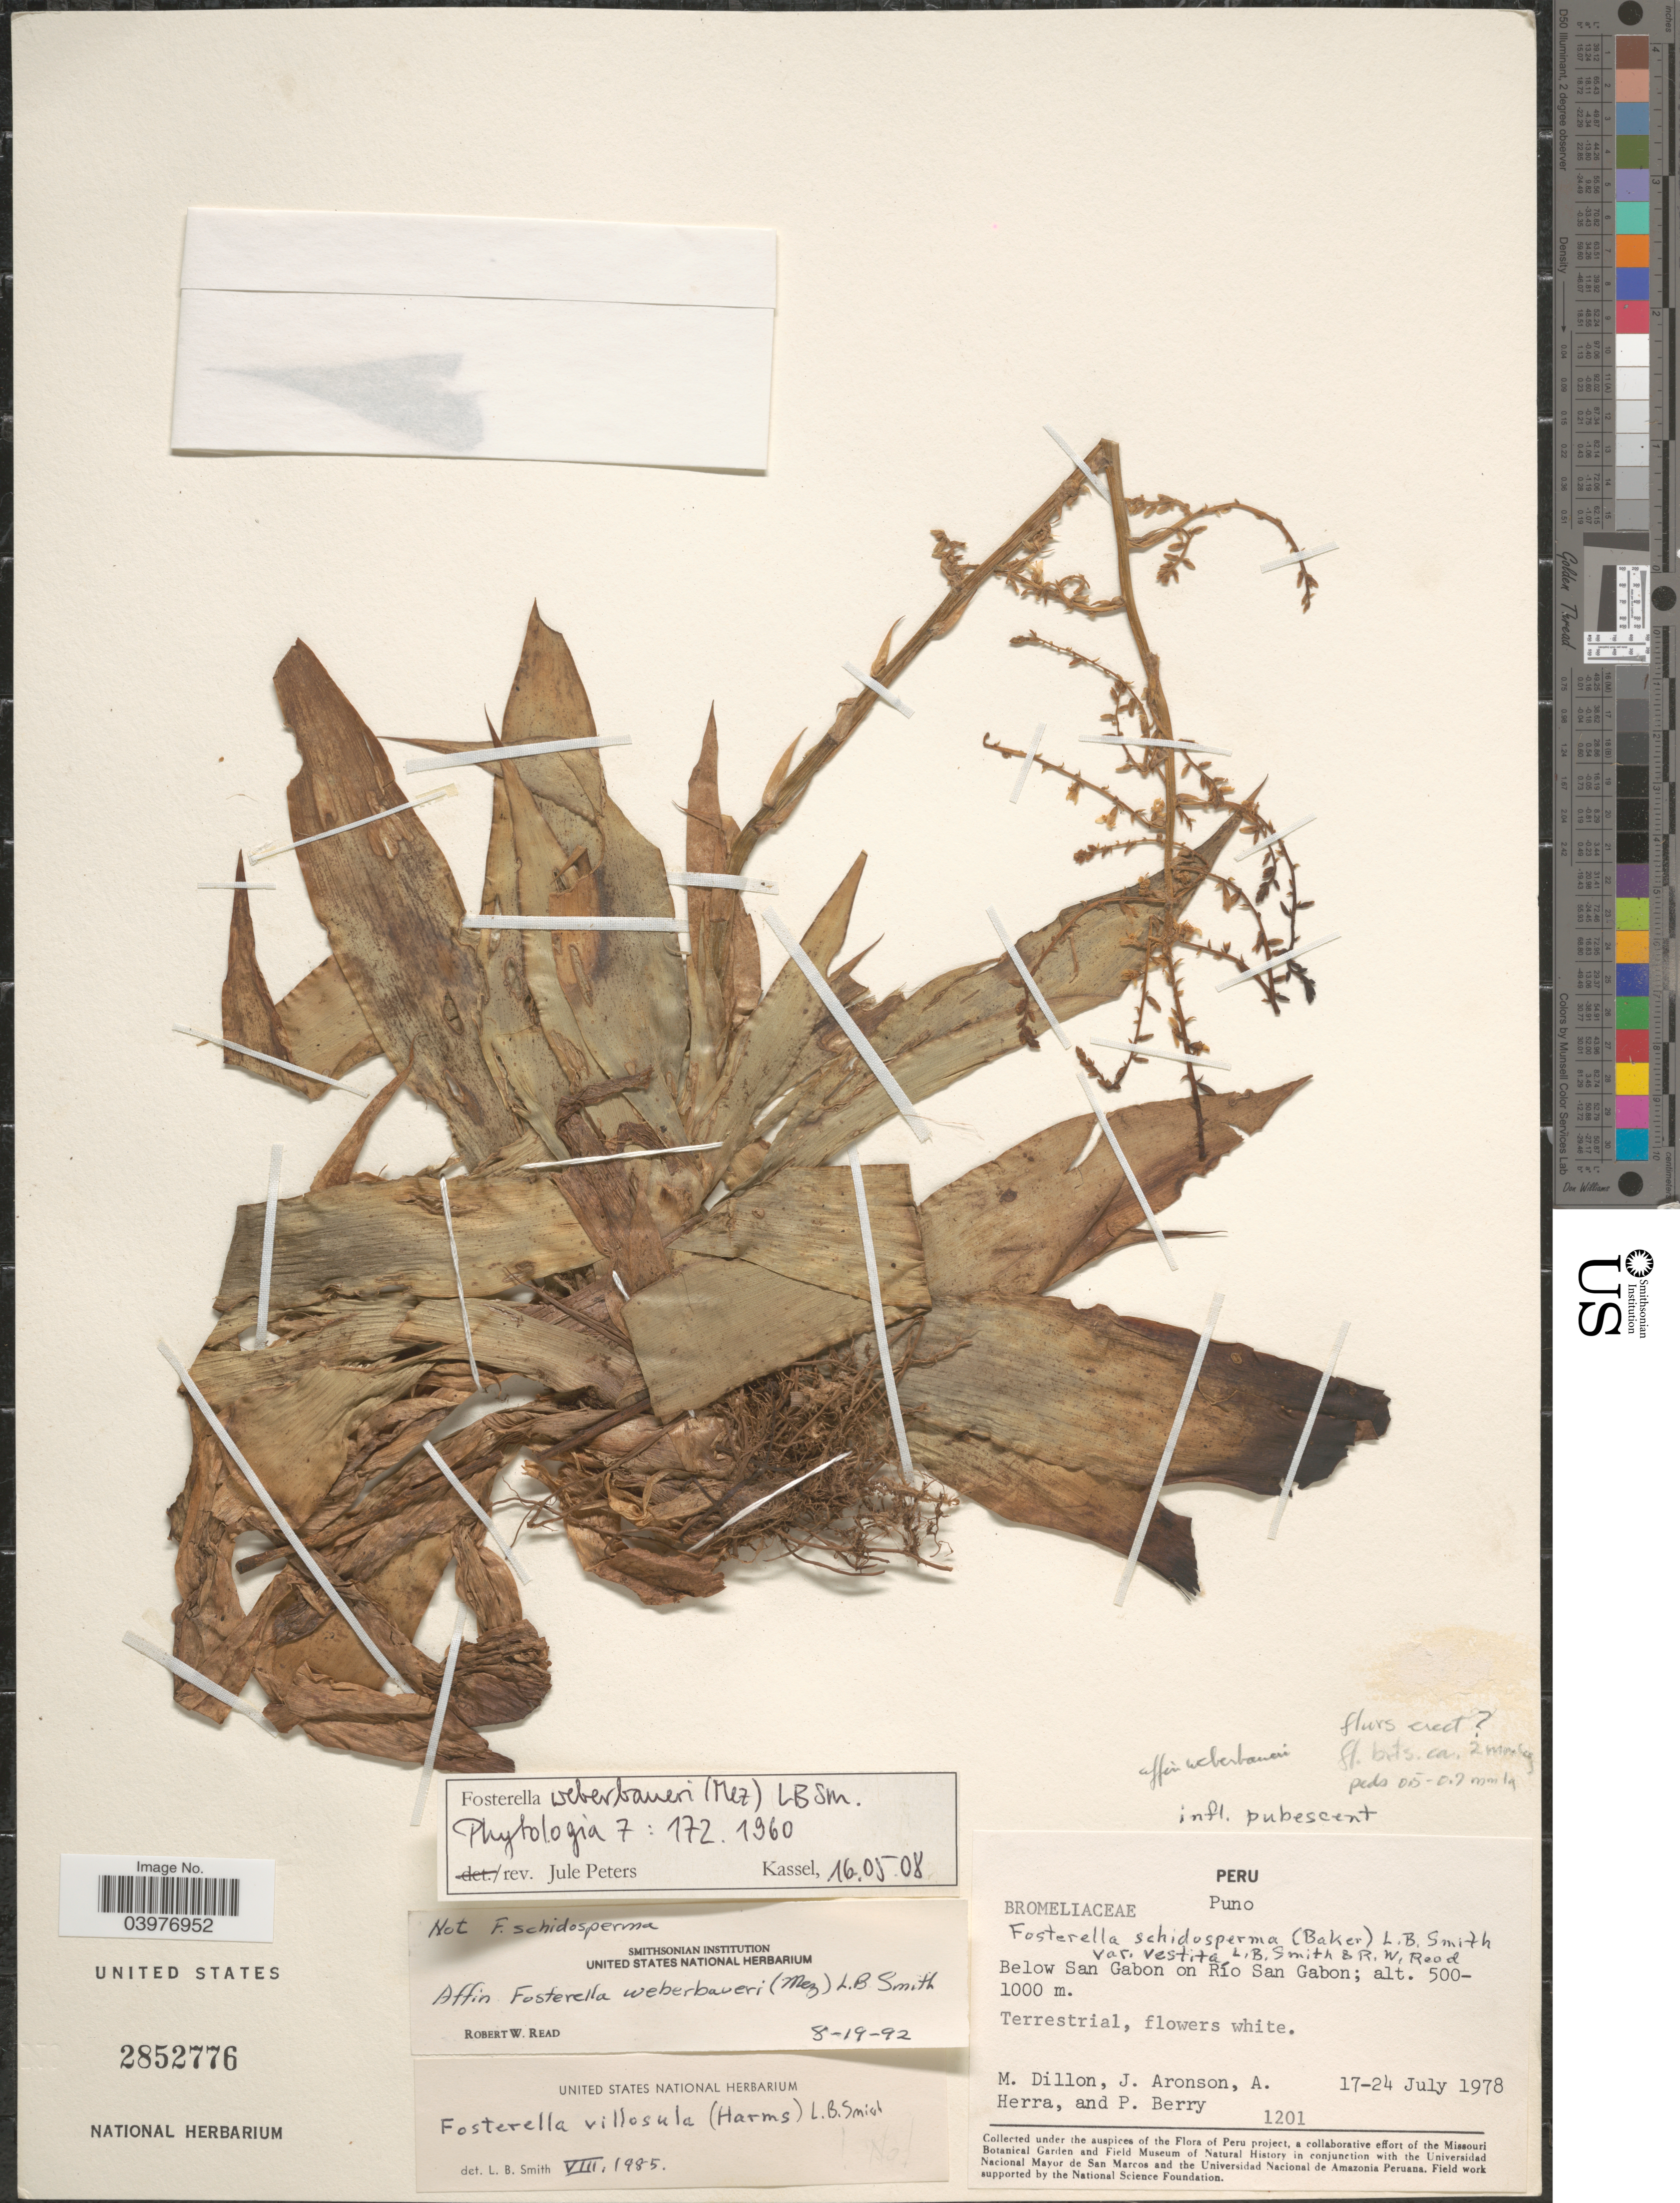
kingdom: Plantae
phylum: Tracheophyta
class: Liliopsida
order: Poales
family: Bromeliaceae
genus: Fosterella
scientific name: Fosterella weberbaueri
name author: (Mez) L.B. Sm.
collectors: M. O. Dillon, J. Aronson, A. Herra & P. Berry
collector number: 1201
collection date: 1978-07-17/1978-07-24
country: Peru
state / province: Puno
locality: Below San Gabon on Río San Gabon.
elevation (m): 500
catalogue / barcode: US 2852776